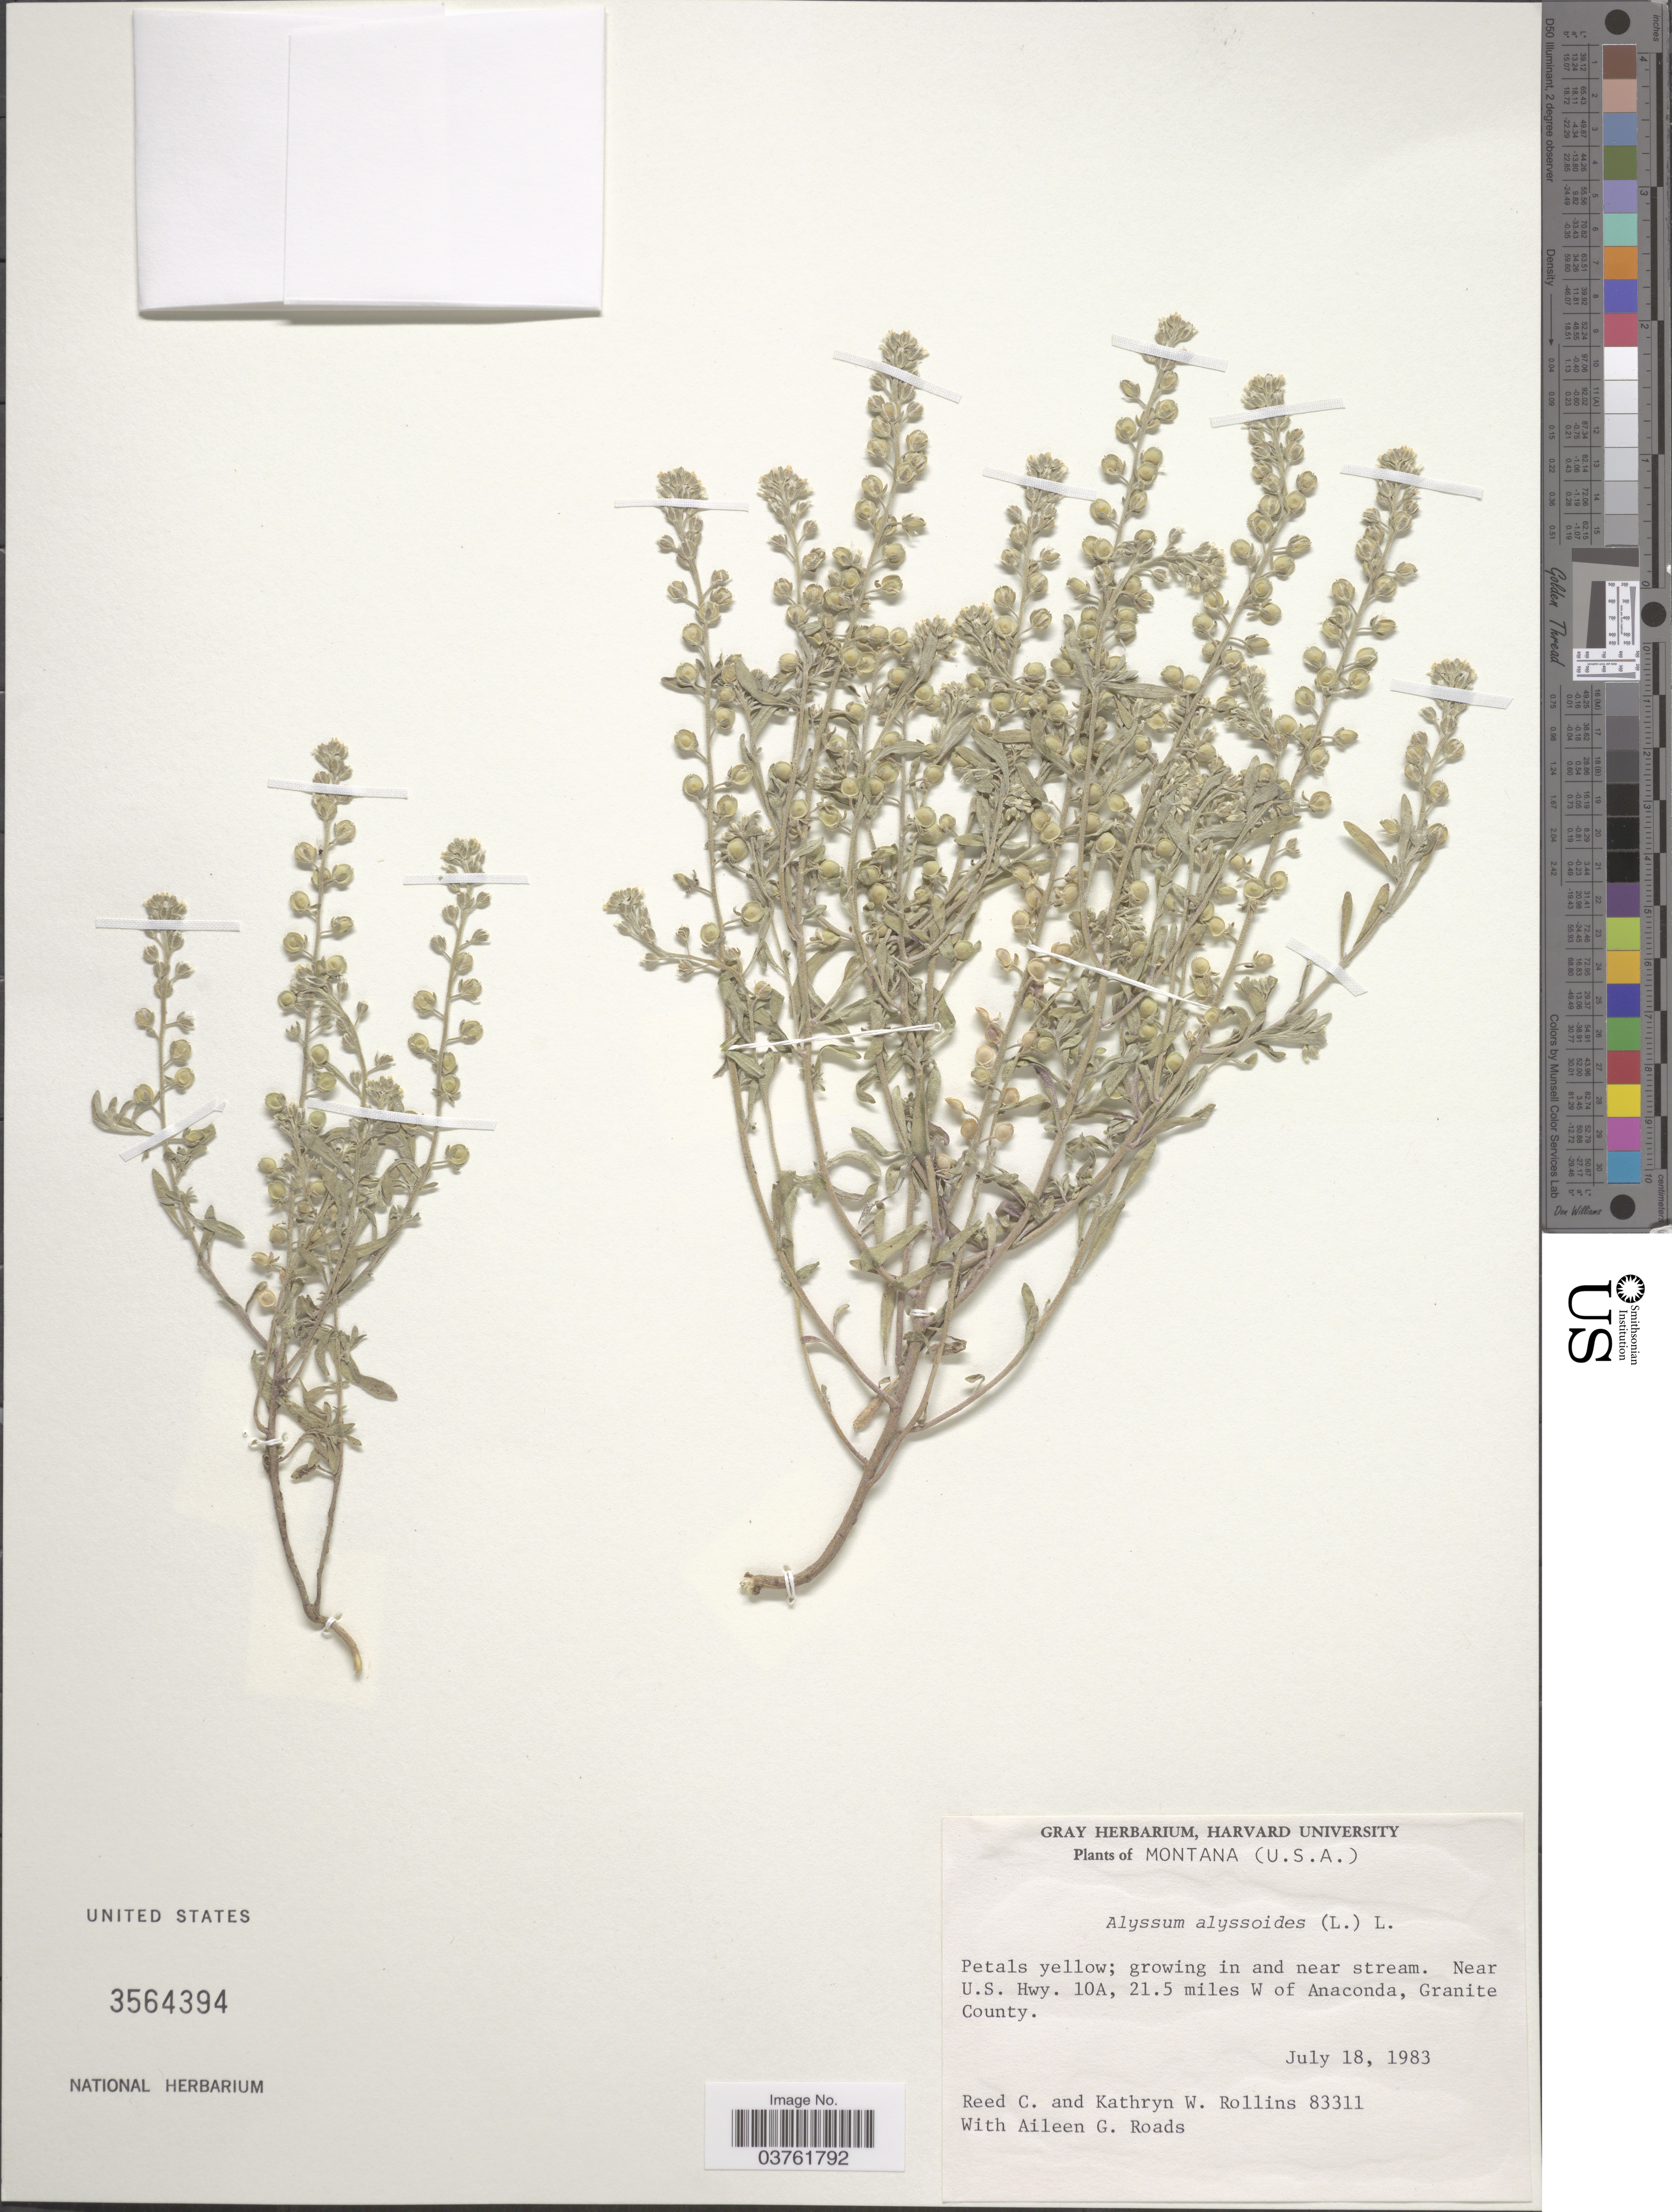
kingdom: Plantae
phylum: Tracheophyta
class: Magnoliopsida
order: Brassicales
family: Brassicaceae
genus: Alyssum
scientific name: Alyssum alyssoides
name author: (L.) L.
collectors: R. C. Rollins, K. W. Rollins & A. Roads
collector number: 83311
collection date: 1983-07-18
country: United States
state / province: Montana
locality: Near U.S. Hwy. 10A, 21.5 miles W of Anaconda, Granite County.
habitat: growing in and near stream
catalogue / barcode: US 3564394